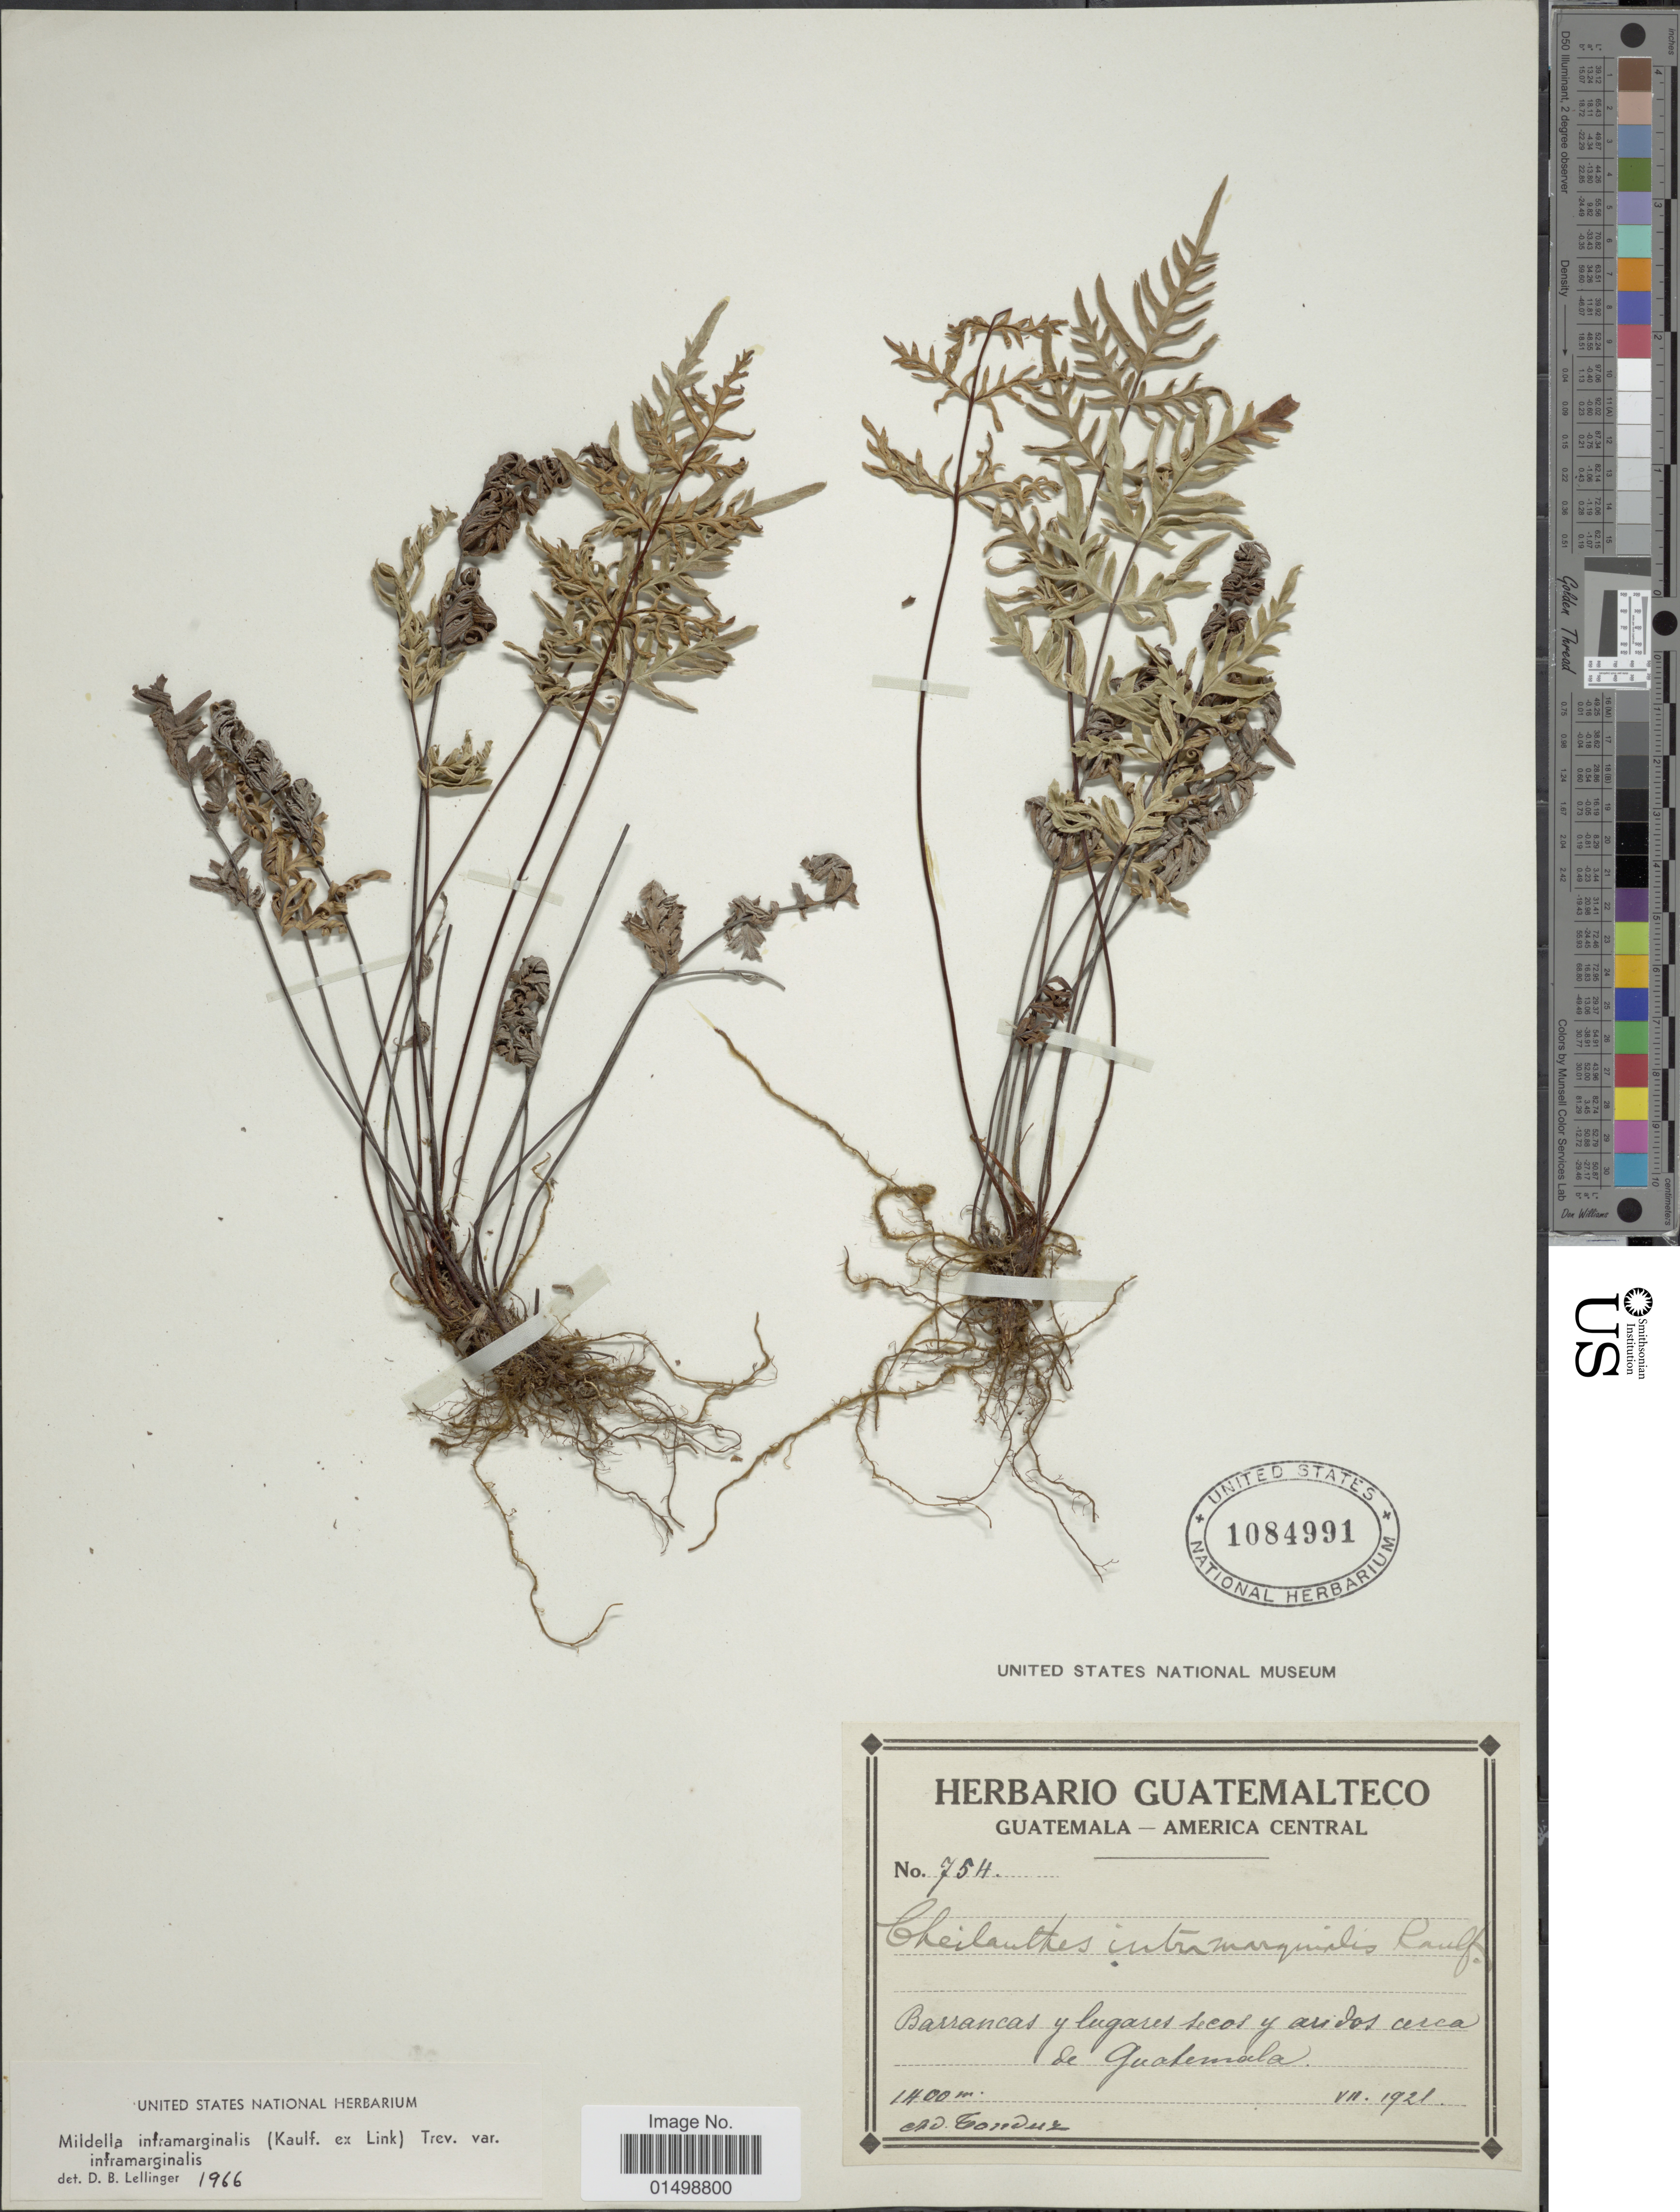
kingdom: Plantae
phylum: Tracheophyta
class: Polypodiopsida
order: Polypodiales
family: Pteridaceae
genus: Cheilanthes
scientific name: Cheilanthes intramarginalis var. intramarginalis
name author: (Kaulf.) Hook.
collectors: A. Tonduz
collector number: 754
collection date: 1921-07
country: Guatemala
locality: Barrancas y lugares secas y aridos cerca de Guatemala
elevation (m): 1400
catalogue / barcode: US 1084991